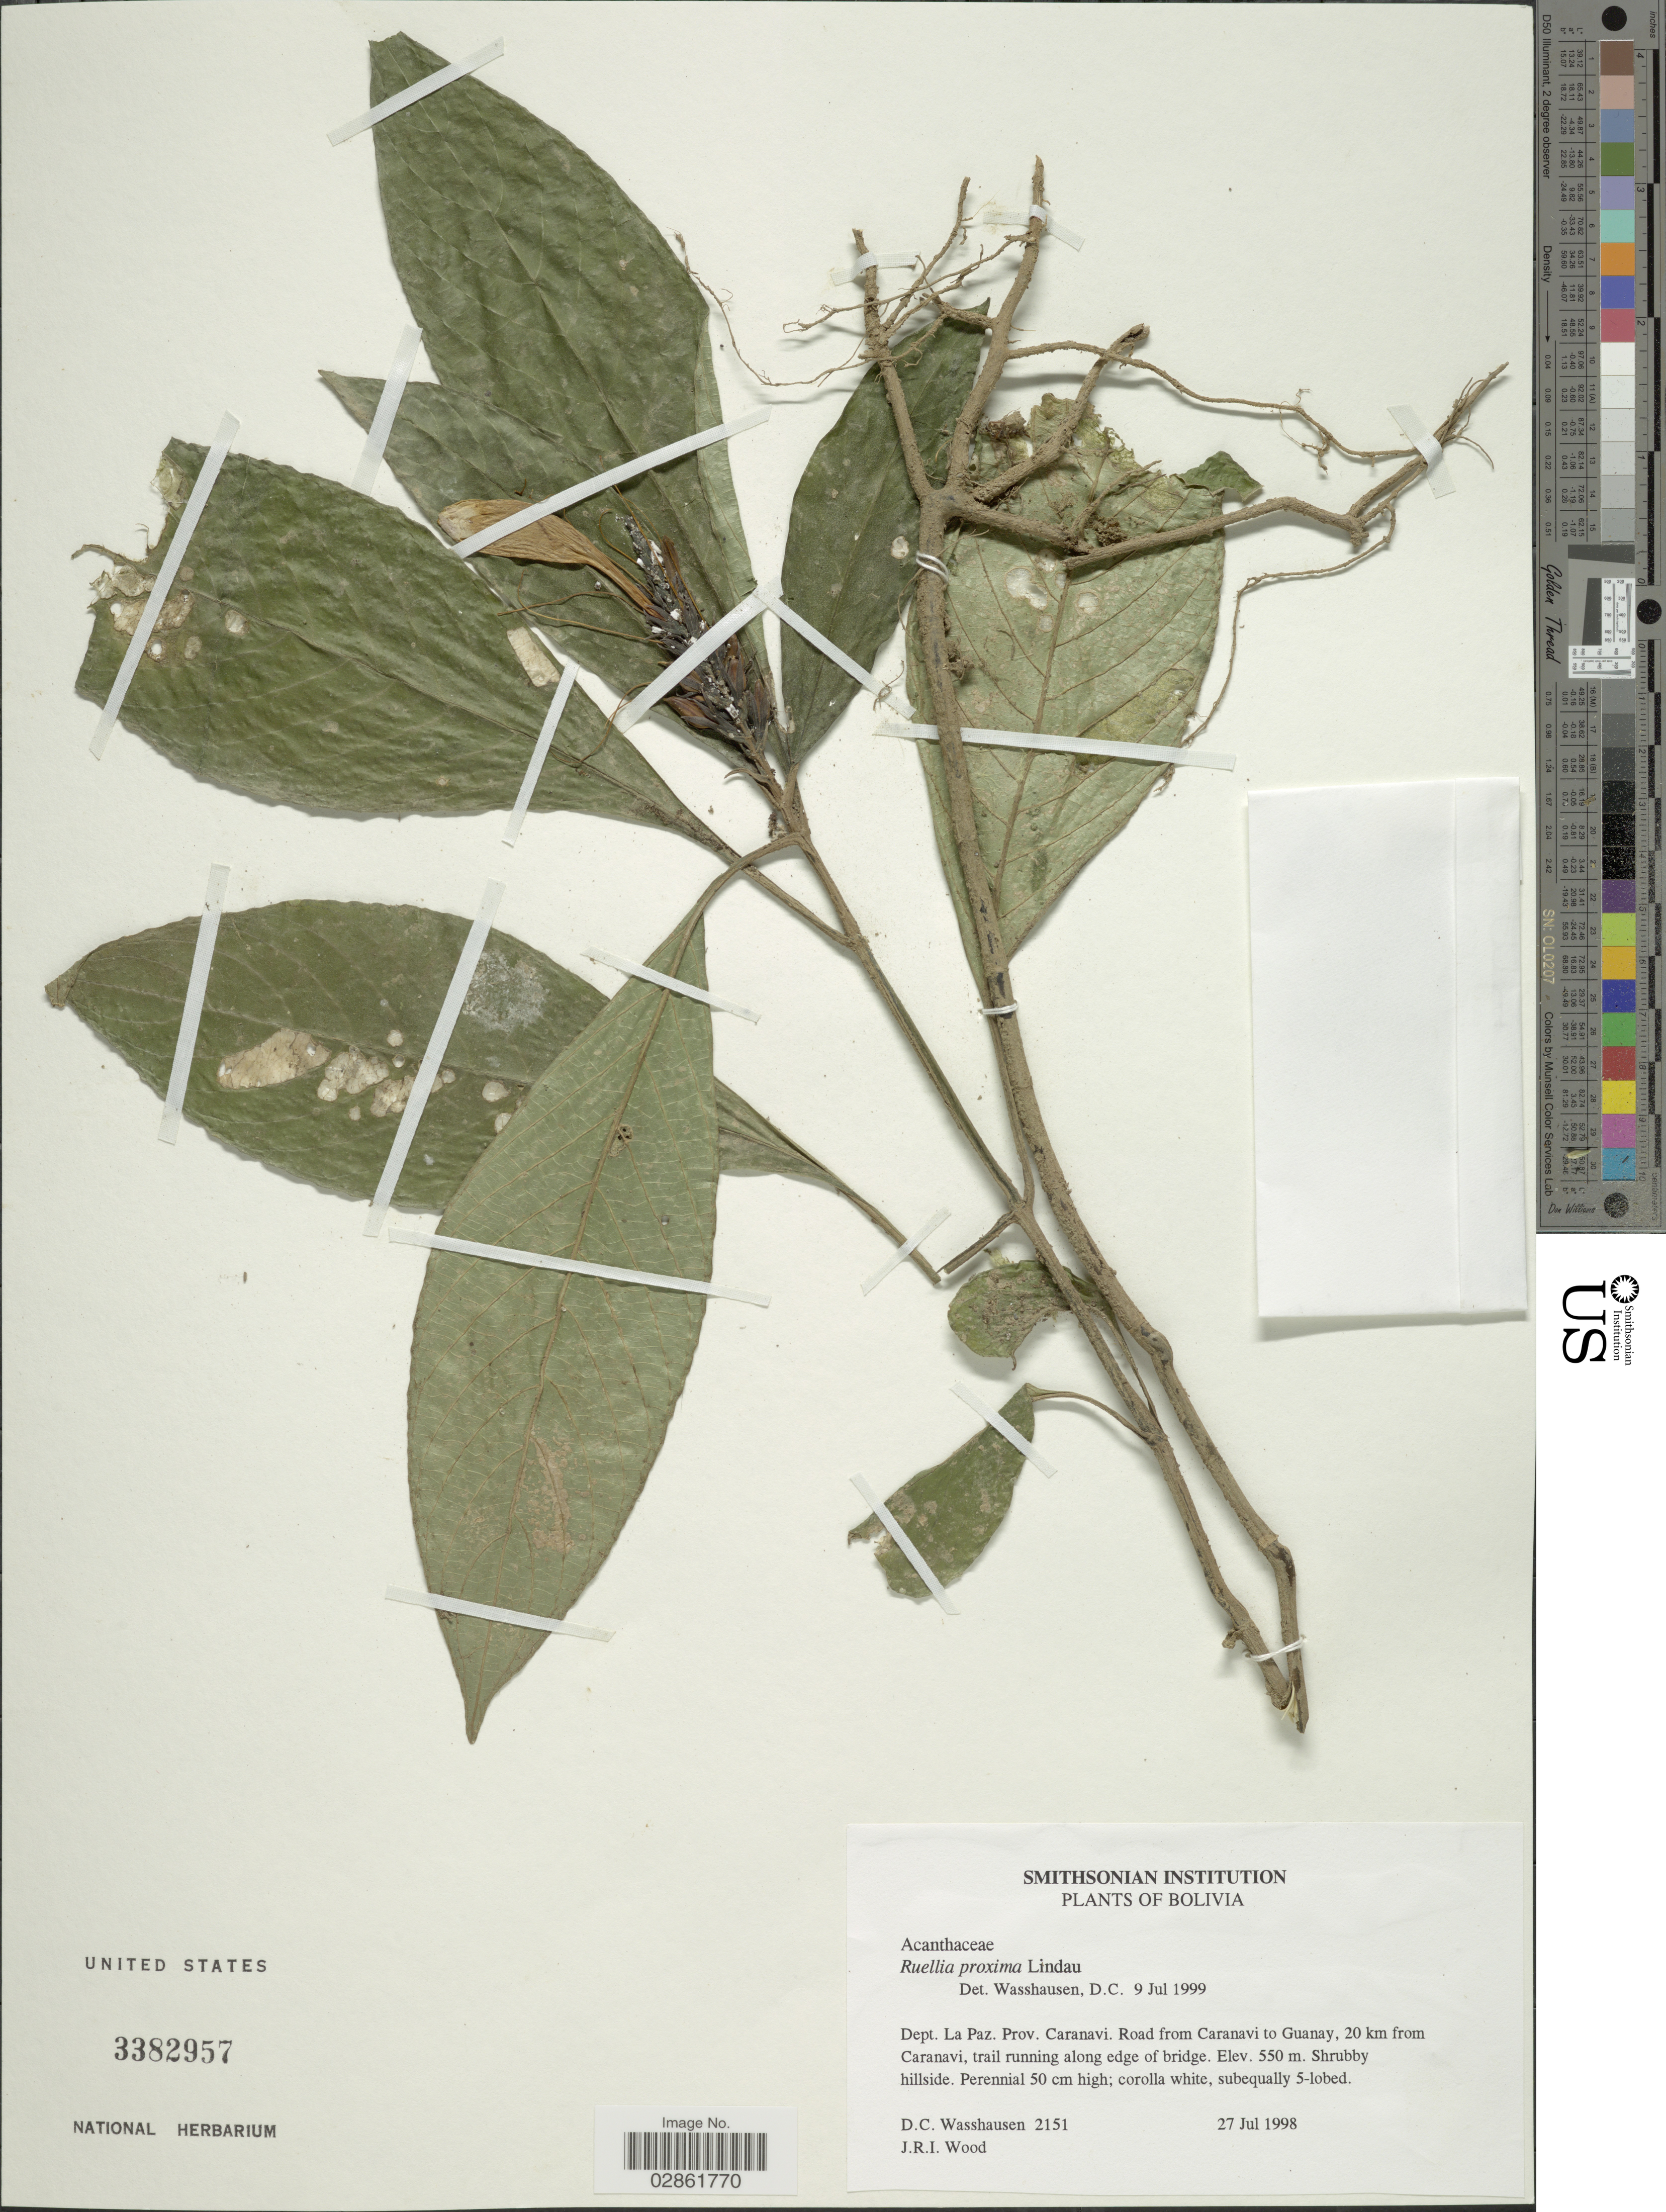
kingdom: Plantae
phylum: Tracheophyta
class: Magnoliopsida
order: Lamiales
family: Acanthaceae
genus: Ruellia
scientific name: Ruellia proxima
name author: Lindau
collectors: D. C. Wasshausen & J. R. I. Wood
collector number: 2151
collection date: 1998-07-27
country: Bolivia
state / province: La Paz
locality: Dept. La Paz. Prov. Caranavi. Road from Caranavi to Guanay, 20 km from Caranavi, trail running along edge of bridge.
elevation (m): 550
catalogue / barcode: US 3382957